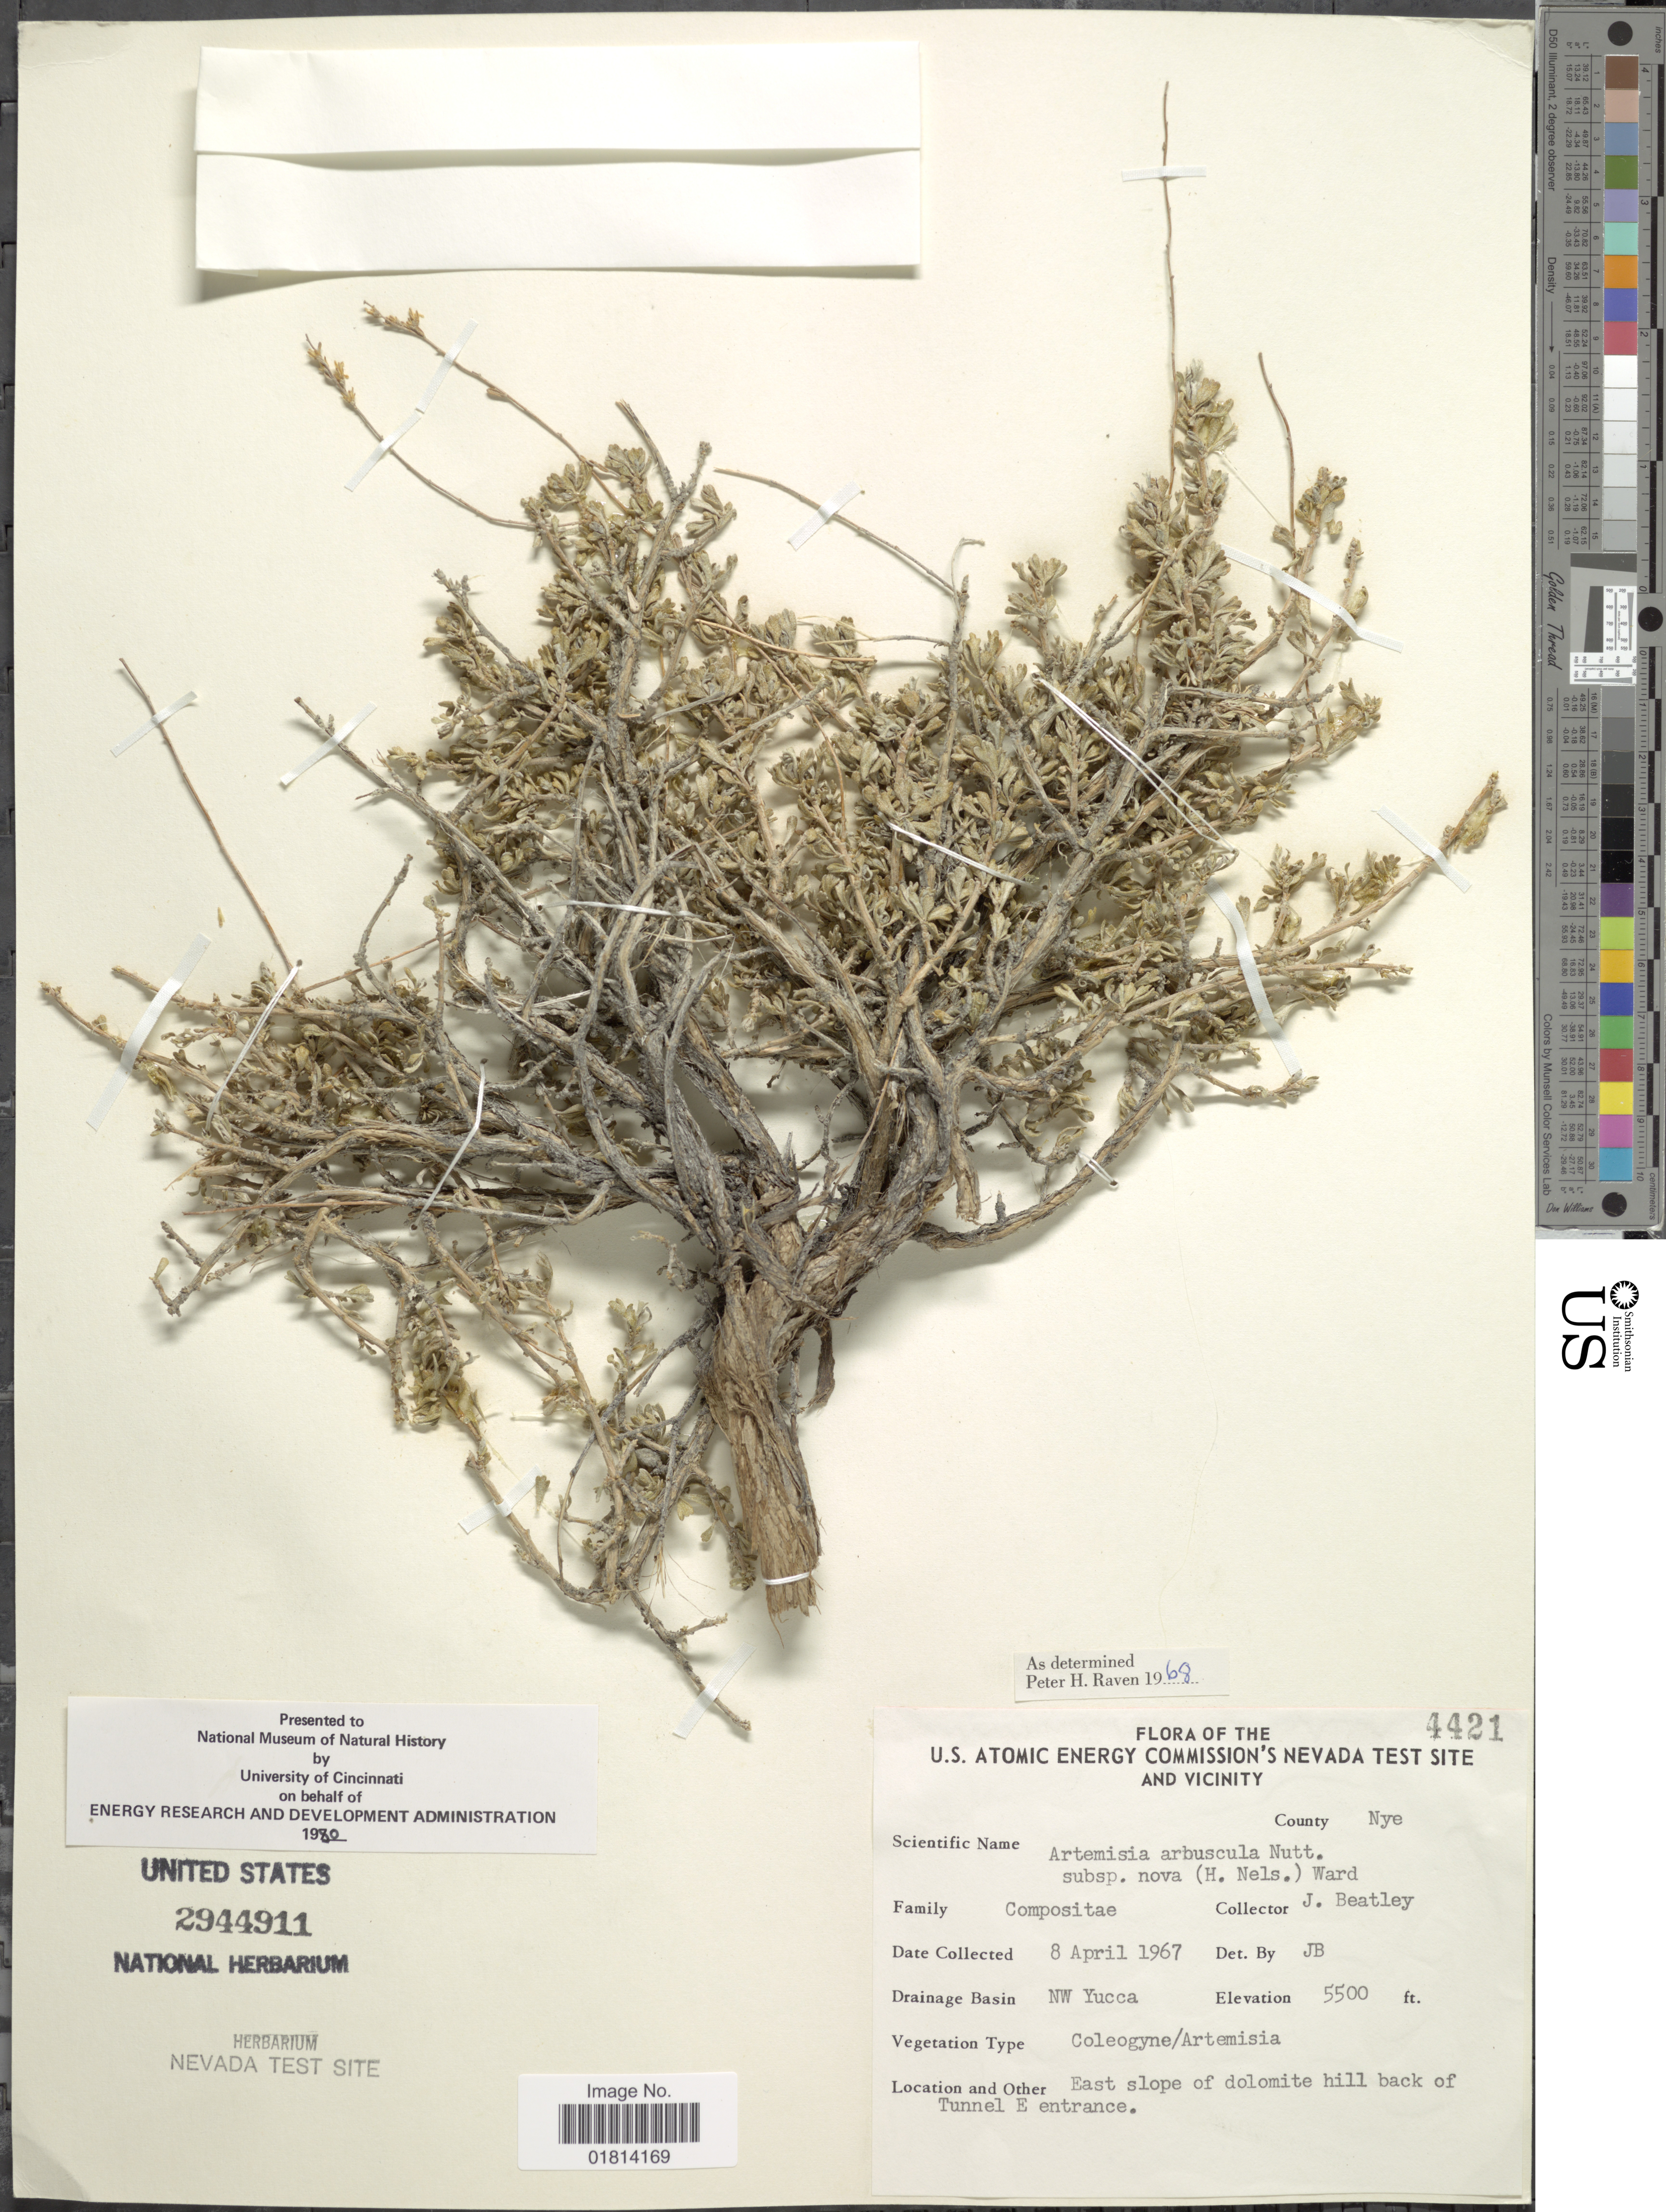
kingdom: Plantae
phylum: Tracheophyta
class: Magnoliopsida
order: Asterales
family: Asteraceae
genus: Artemisia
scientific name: Artemisia arbuscula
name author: Nutt.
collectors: J. C. Beatley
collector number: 4421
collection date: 1967-04-08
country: United States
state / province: Nevada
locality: U.S. Atomic Energy Commission's Nevada Test Site and Vicinity. County Nye. NW Yucca. East slope of dolomite hill back Tunnel E entrance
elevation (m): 1676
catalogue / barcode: US 2944911